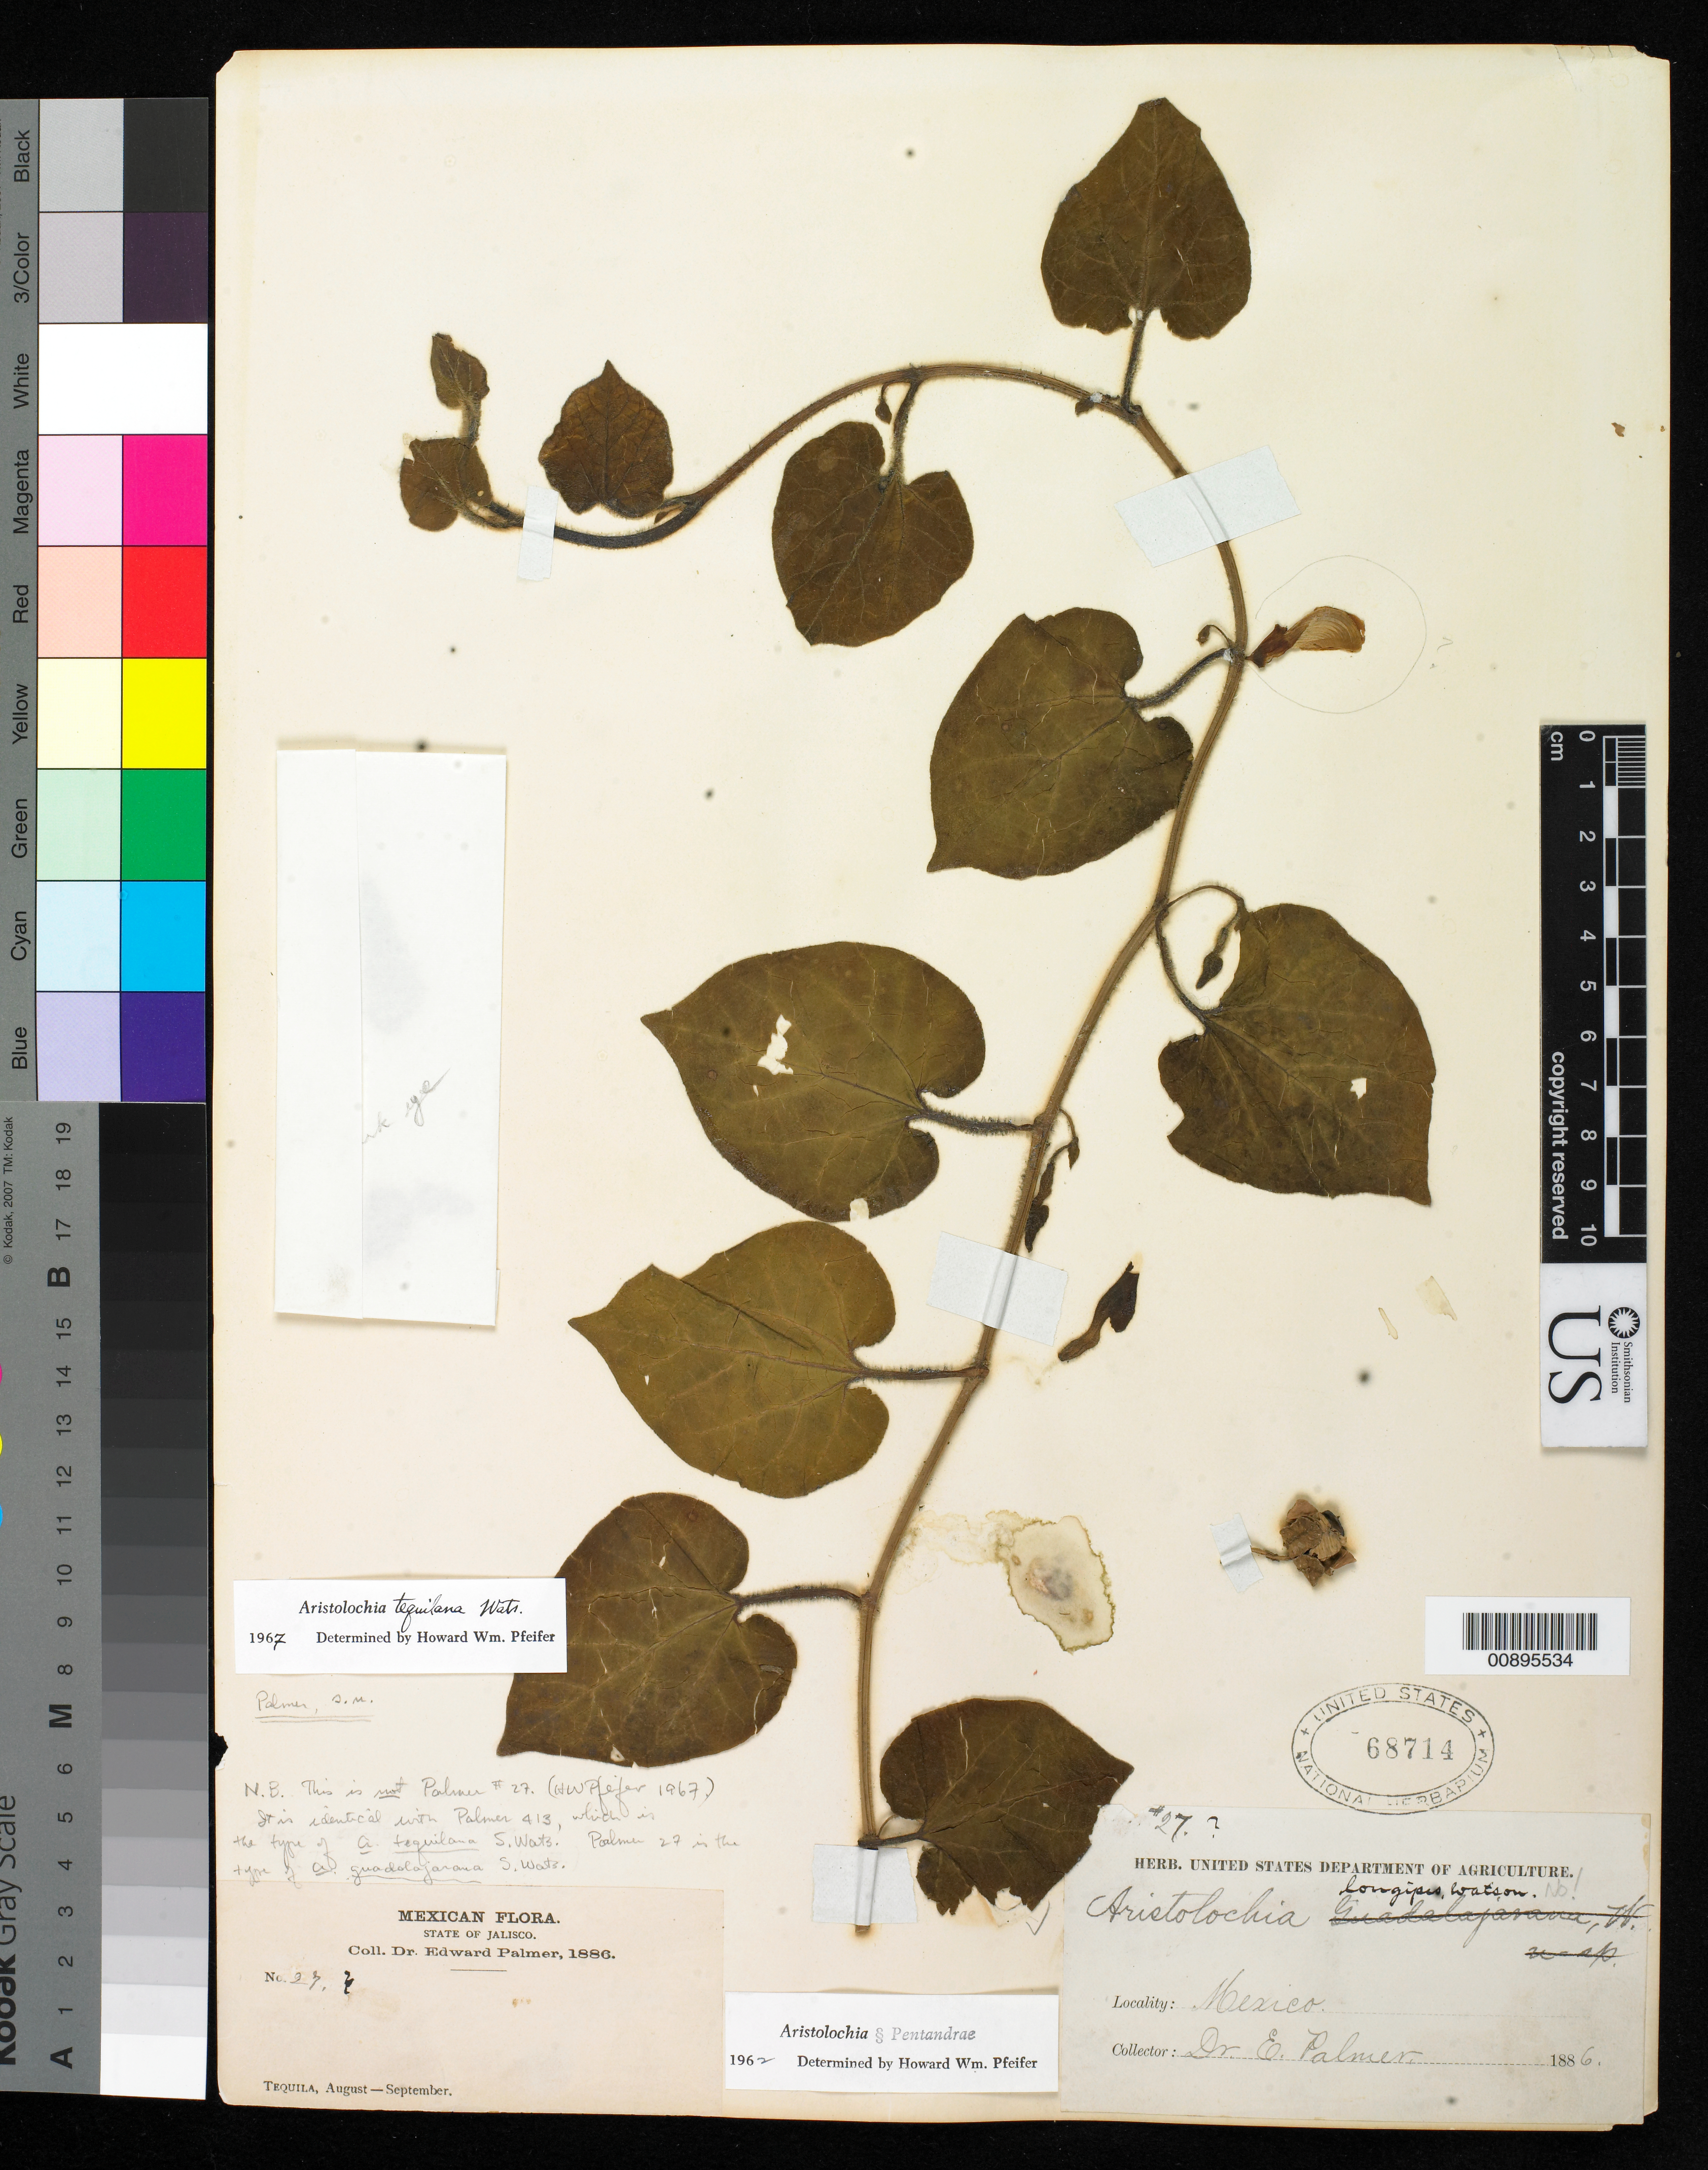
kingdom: Plantae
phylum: Tracheophyta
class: Magnoliopsida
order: Piperales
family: Aristolochiaceae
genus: Aristolochia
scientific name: Aristolochia tequilana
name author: S. Watson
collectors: E. Palmer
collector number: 27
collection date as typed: Aug 1886 to -- Sep 1886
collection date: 1886-08/1886-09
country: Mexico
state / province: Jalisco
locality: Tequila, Jalisco.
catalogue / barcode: US 68714